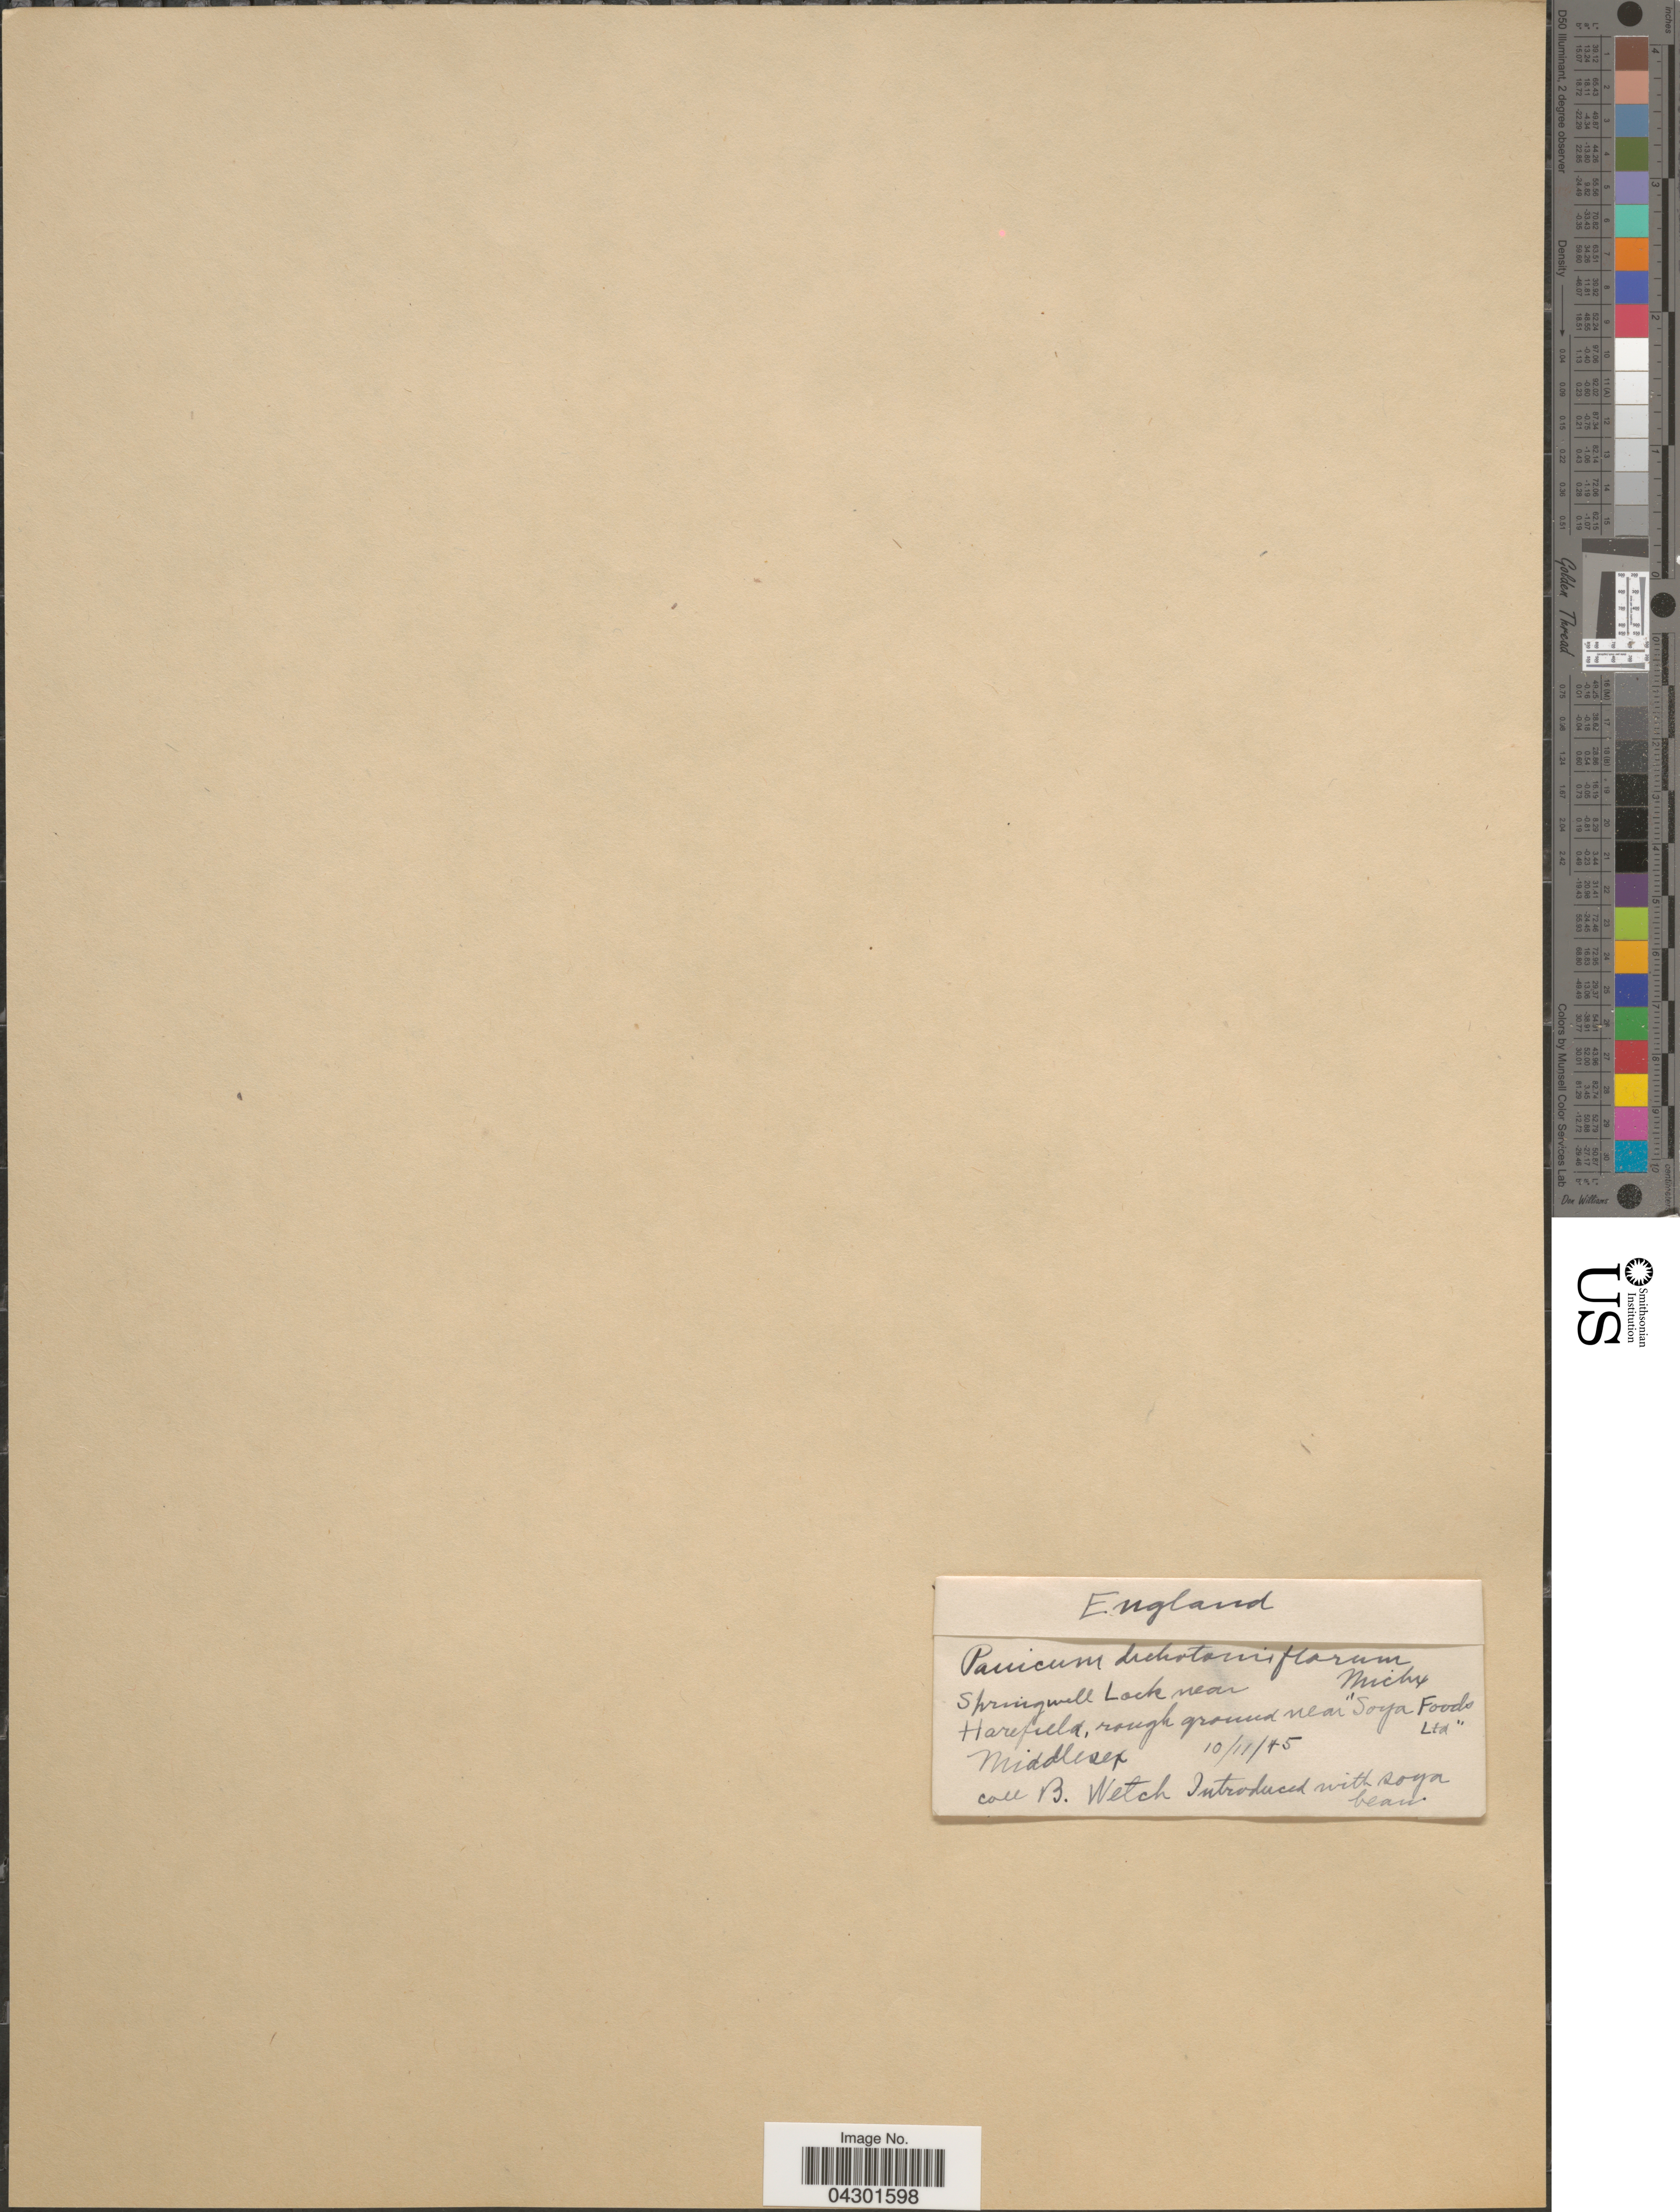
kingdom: Plantae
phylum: Tracheophyta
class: Liliopsida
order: Poales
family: Poaceae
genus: Panicum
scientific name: Panicum dichotomiflorum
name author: Michx.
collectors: B. Wetch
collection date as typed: Transcribed d/m/y: 10/11/45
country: United Kingdom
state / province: England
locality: Springwell Lock near Harefield, rough ground near "Soya Foods Lta". Middlesex.